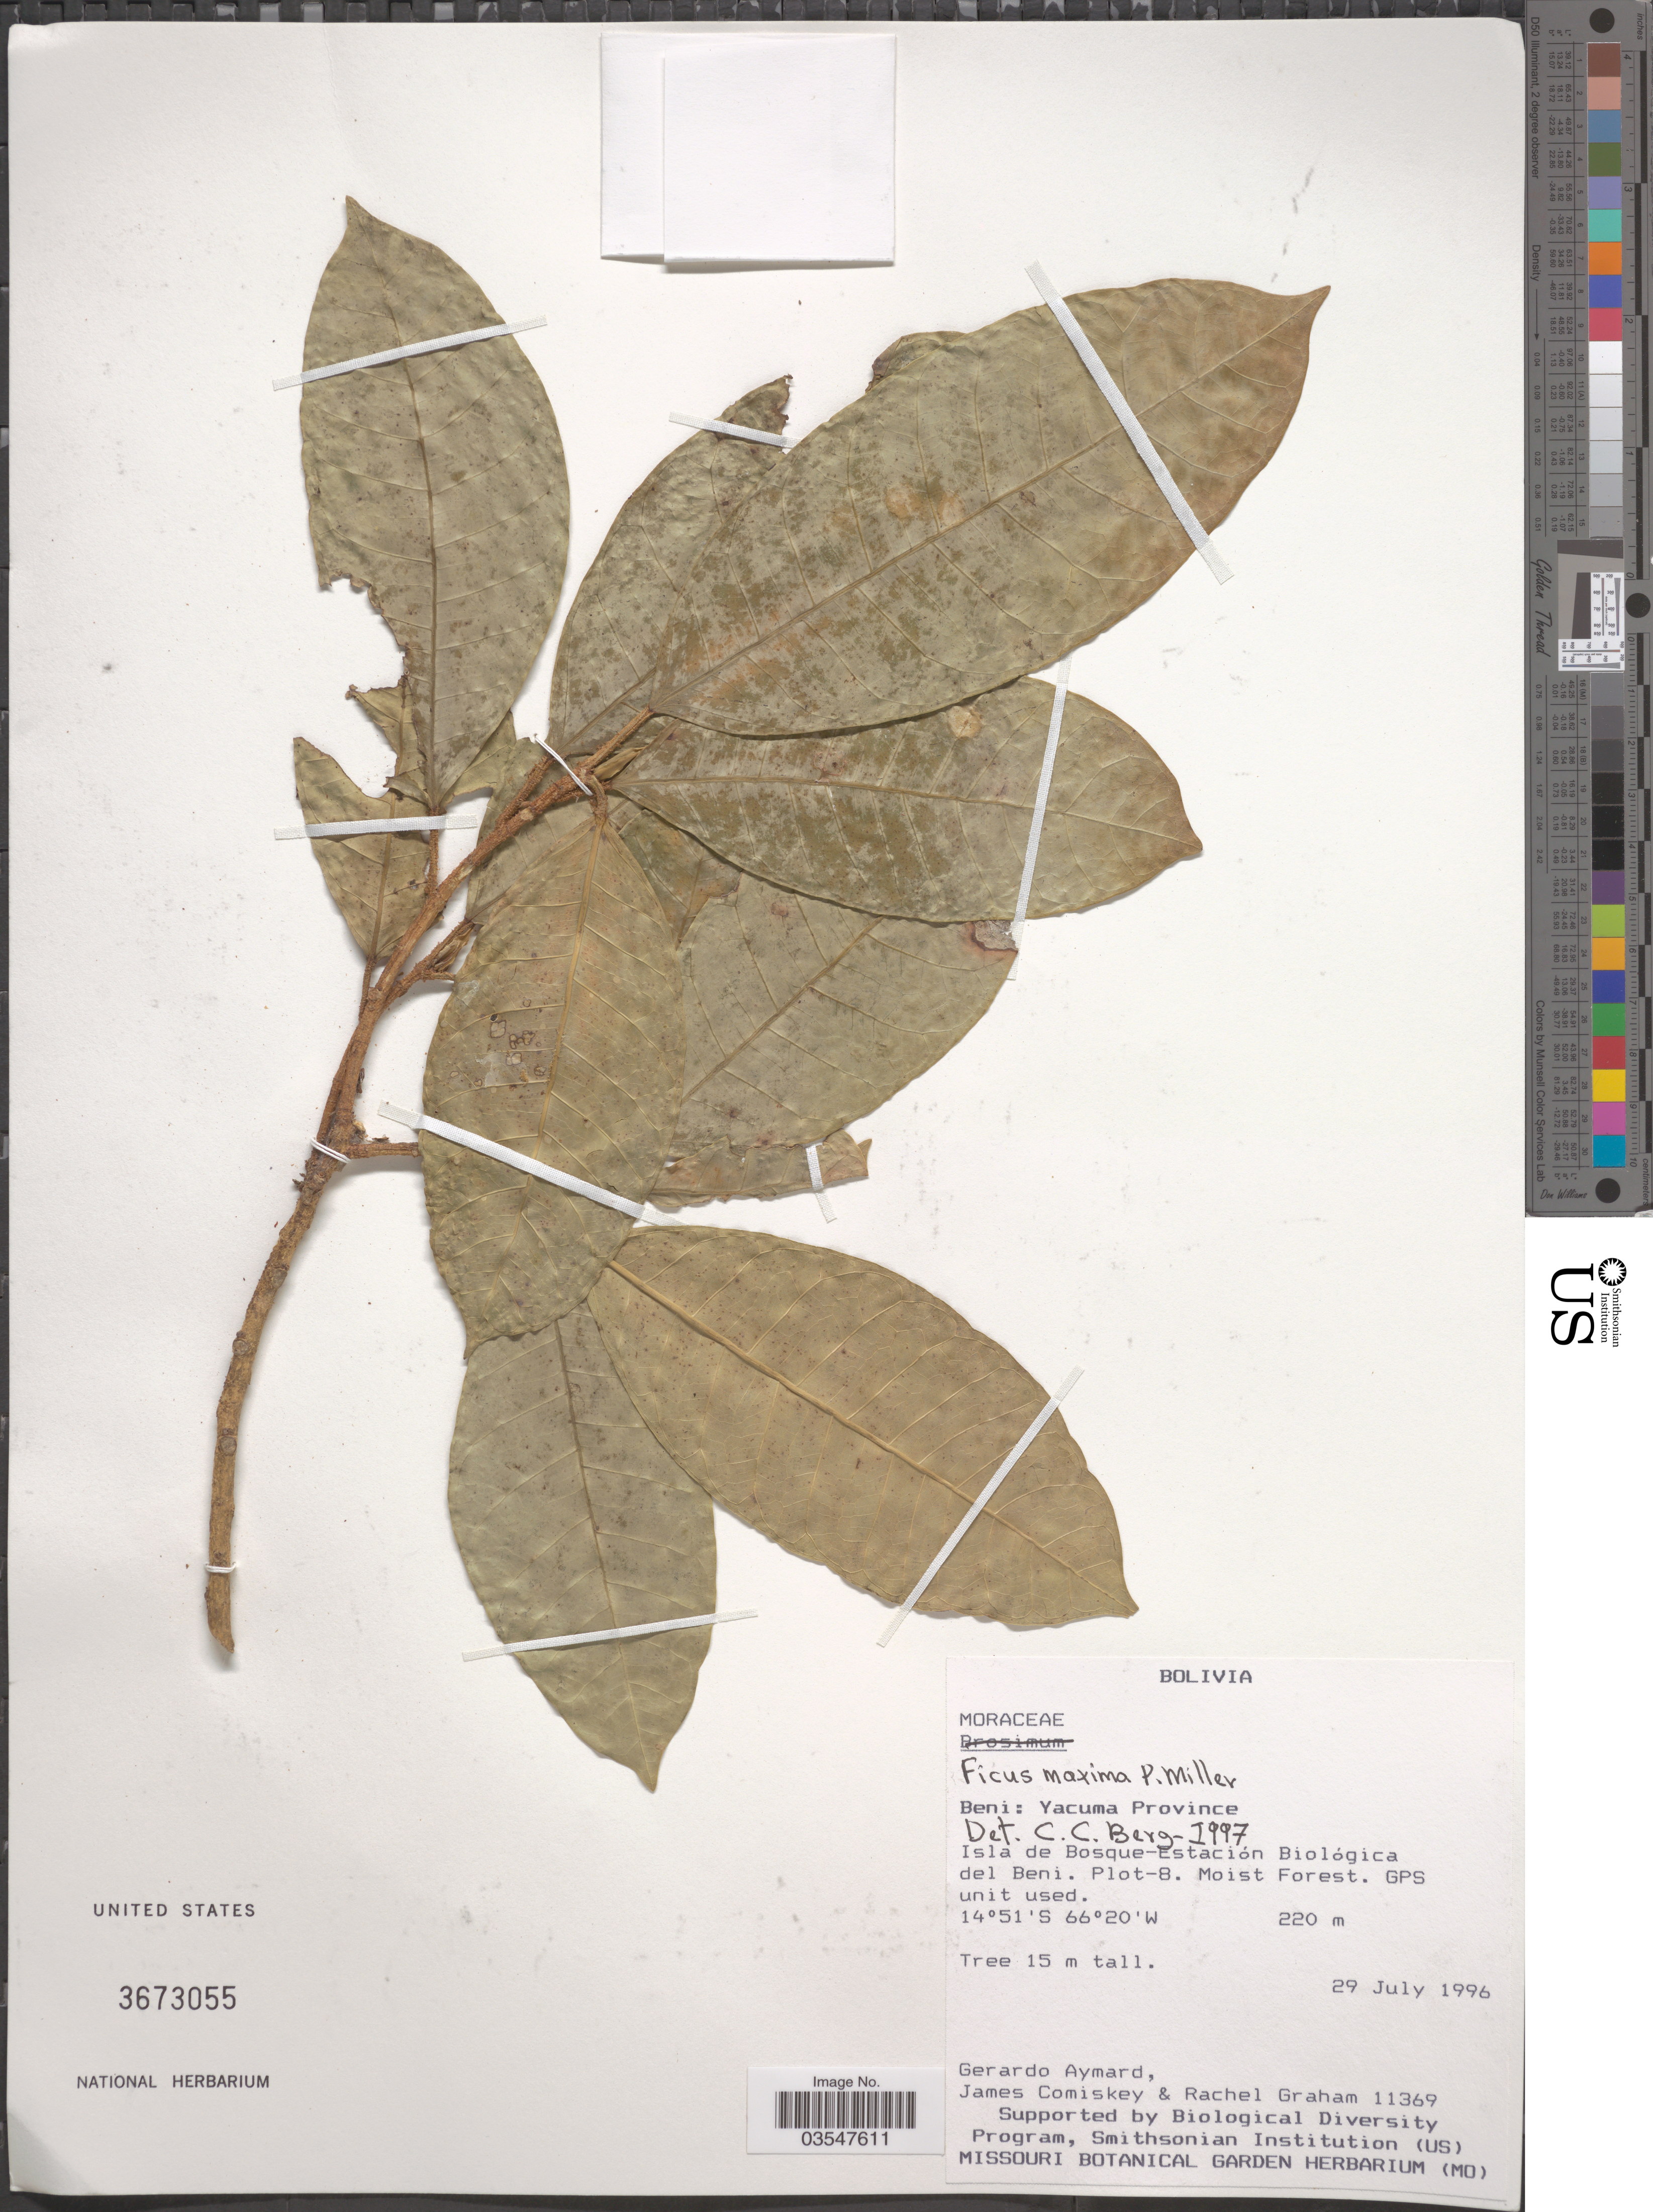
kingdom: Plantae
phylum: Tracheophyta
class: Magnoliopsida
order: Rosales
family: Moraceae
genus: Ficus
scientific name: Ficus radula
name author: Humb. & Bonpl. ex Willd.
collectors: G. A. Aymard, J. A. Comiskey & R. Graham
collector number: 11369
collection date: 1996-07-29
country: Bolivia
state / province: Beni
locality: Yacuma Province. Isla de Bosque-Estación Biológica del Beni. Plot-8.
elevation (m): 220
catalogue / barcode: US 3673055